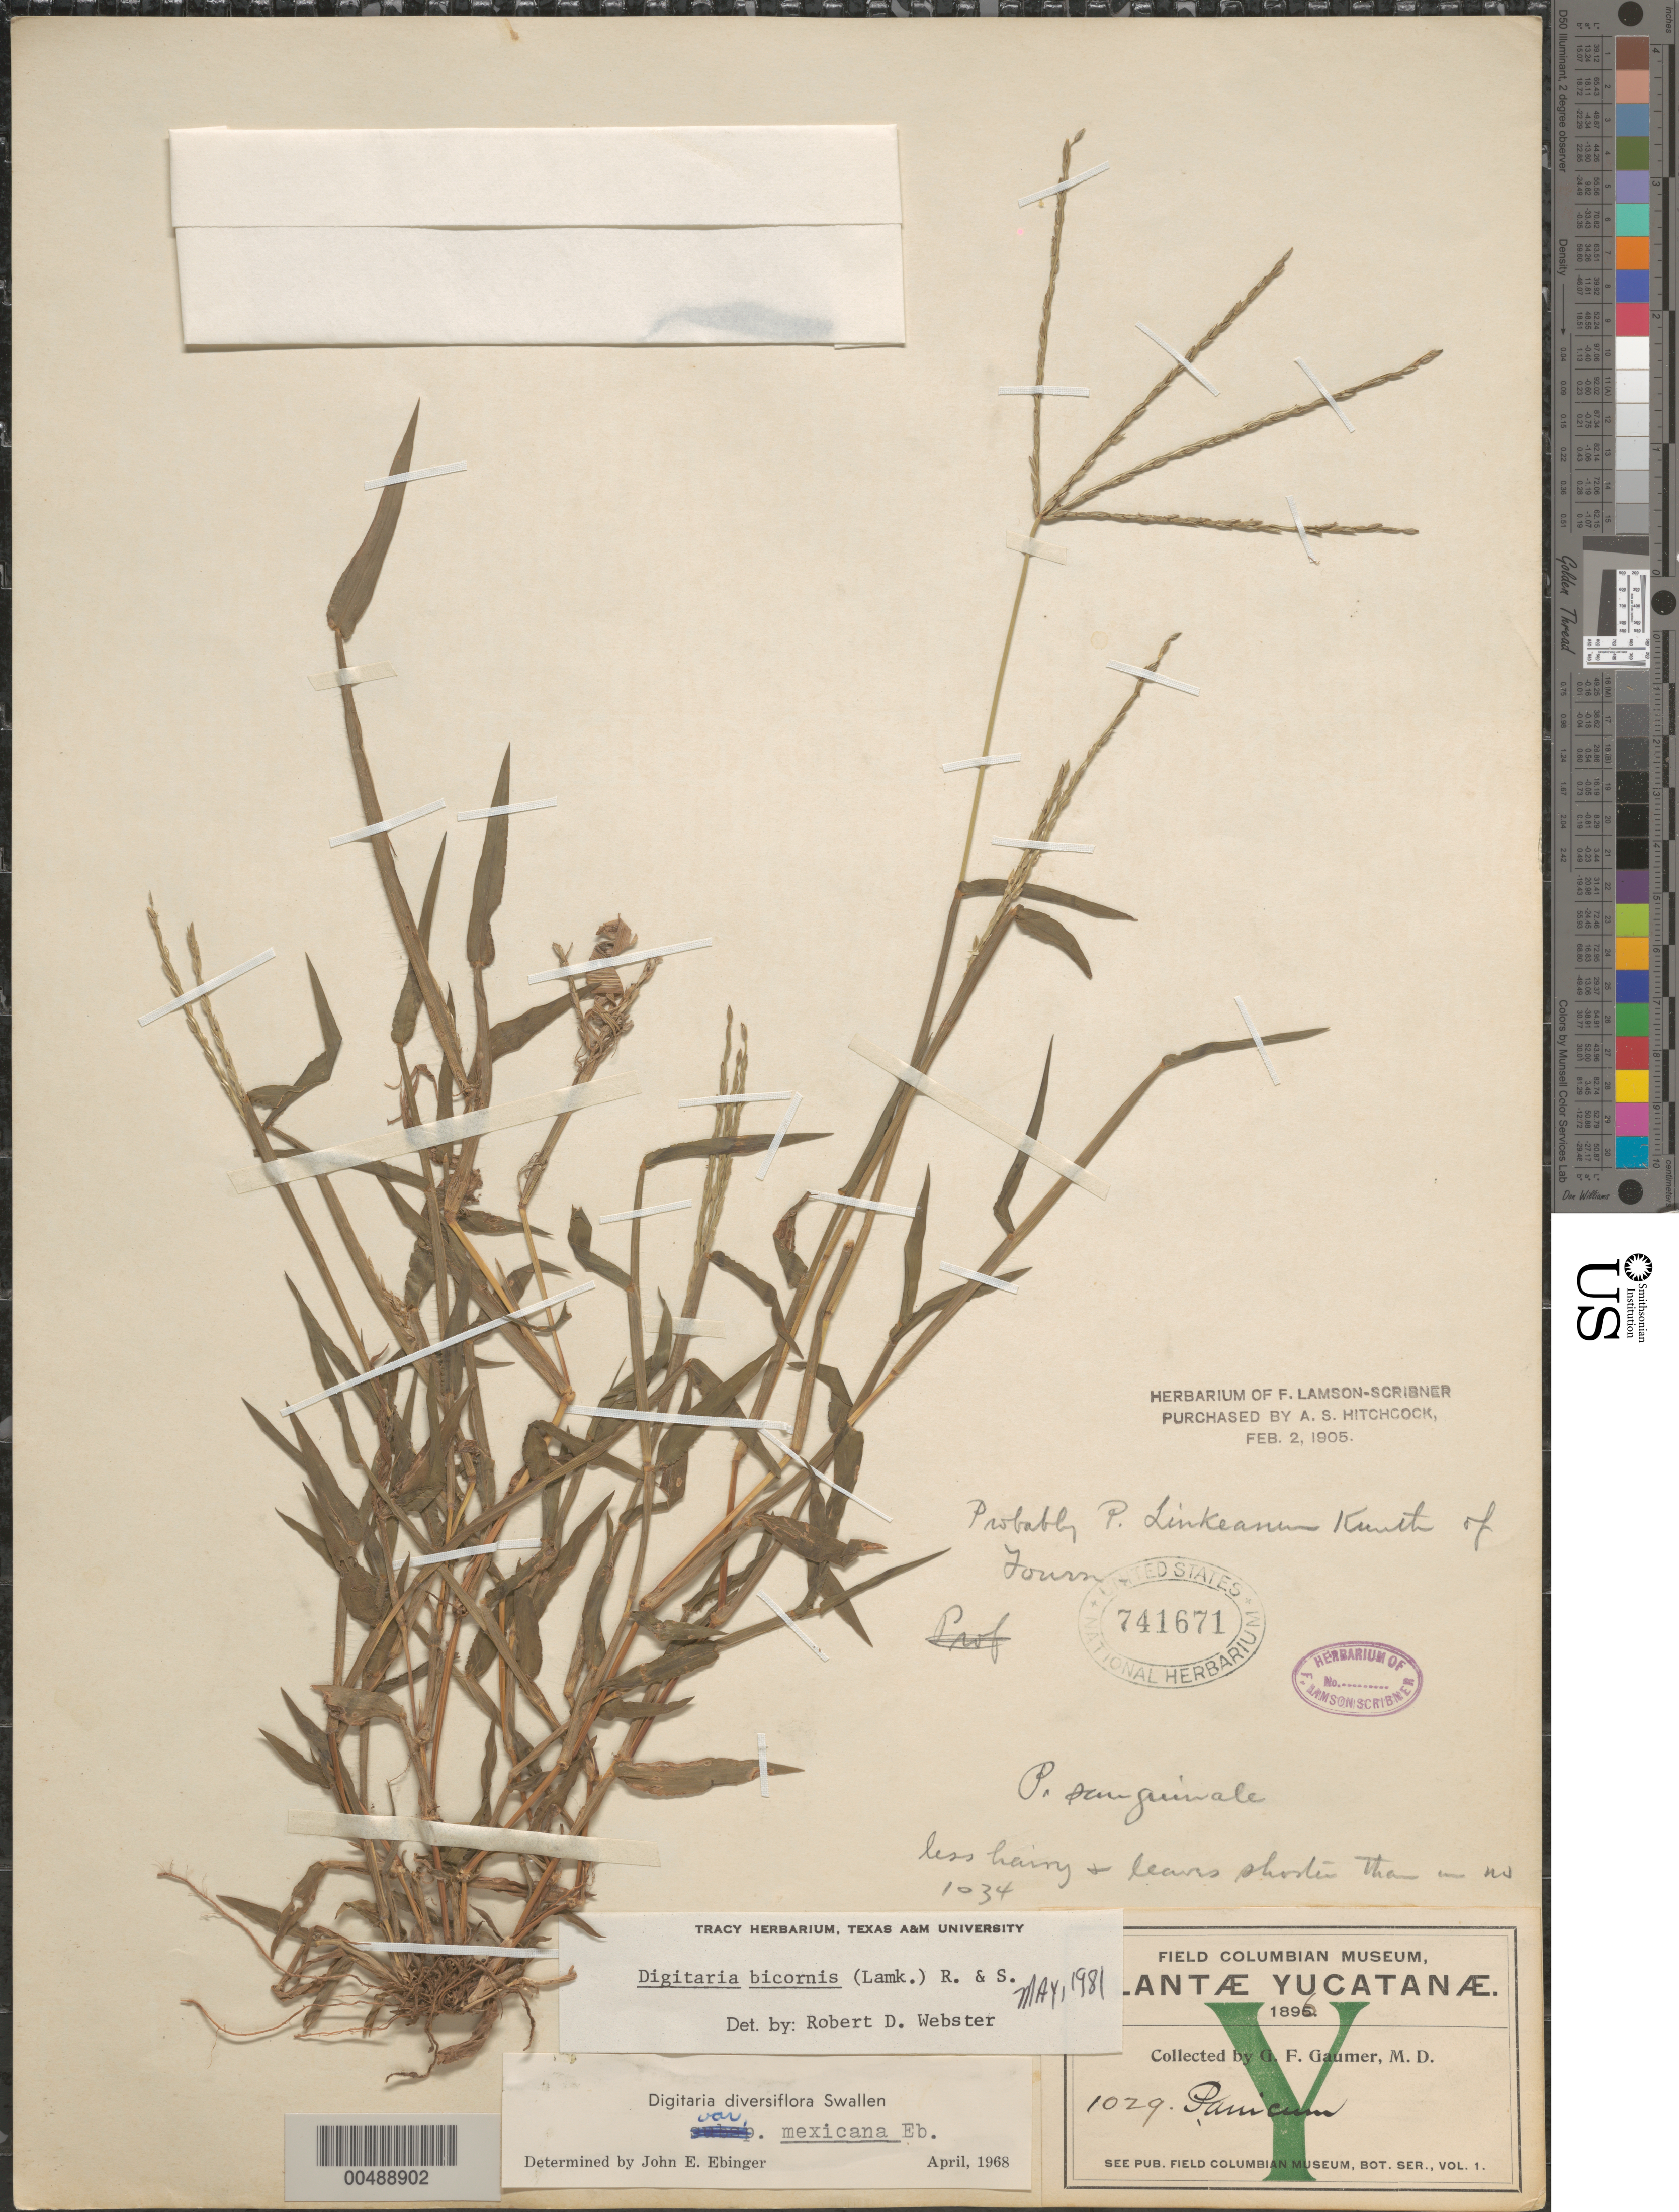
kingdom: Plantae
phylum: Tracheophyta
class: Liliopsida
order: Poales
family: Poaceae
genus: Digitaria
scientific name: Digitaria bicornis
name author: (Lam.) Roem. & Schult.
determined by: Webster, Robert D.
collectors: F. Gaumer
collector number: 1029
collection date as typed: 1896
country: Mexico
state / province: Yucatan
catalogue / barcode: US 741671